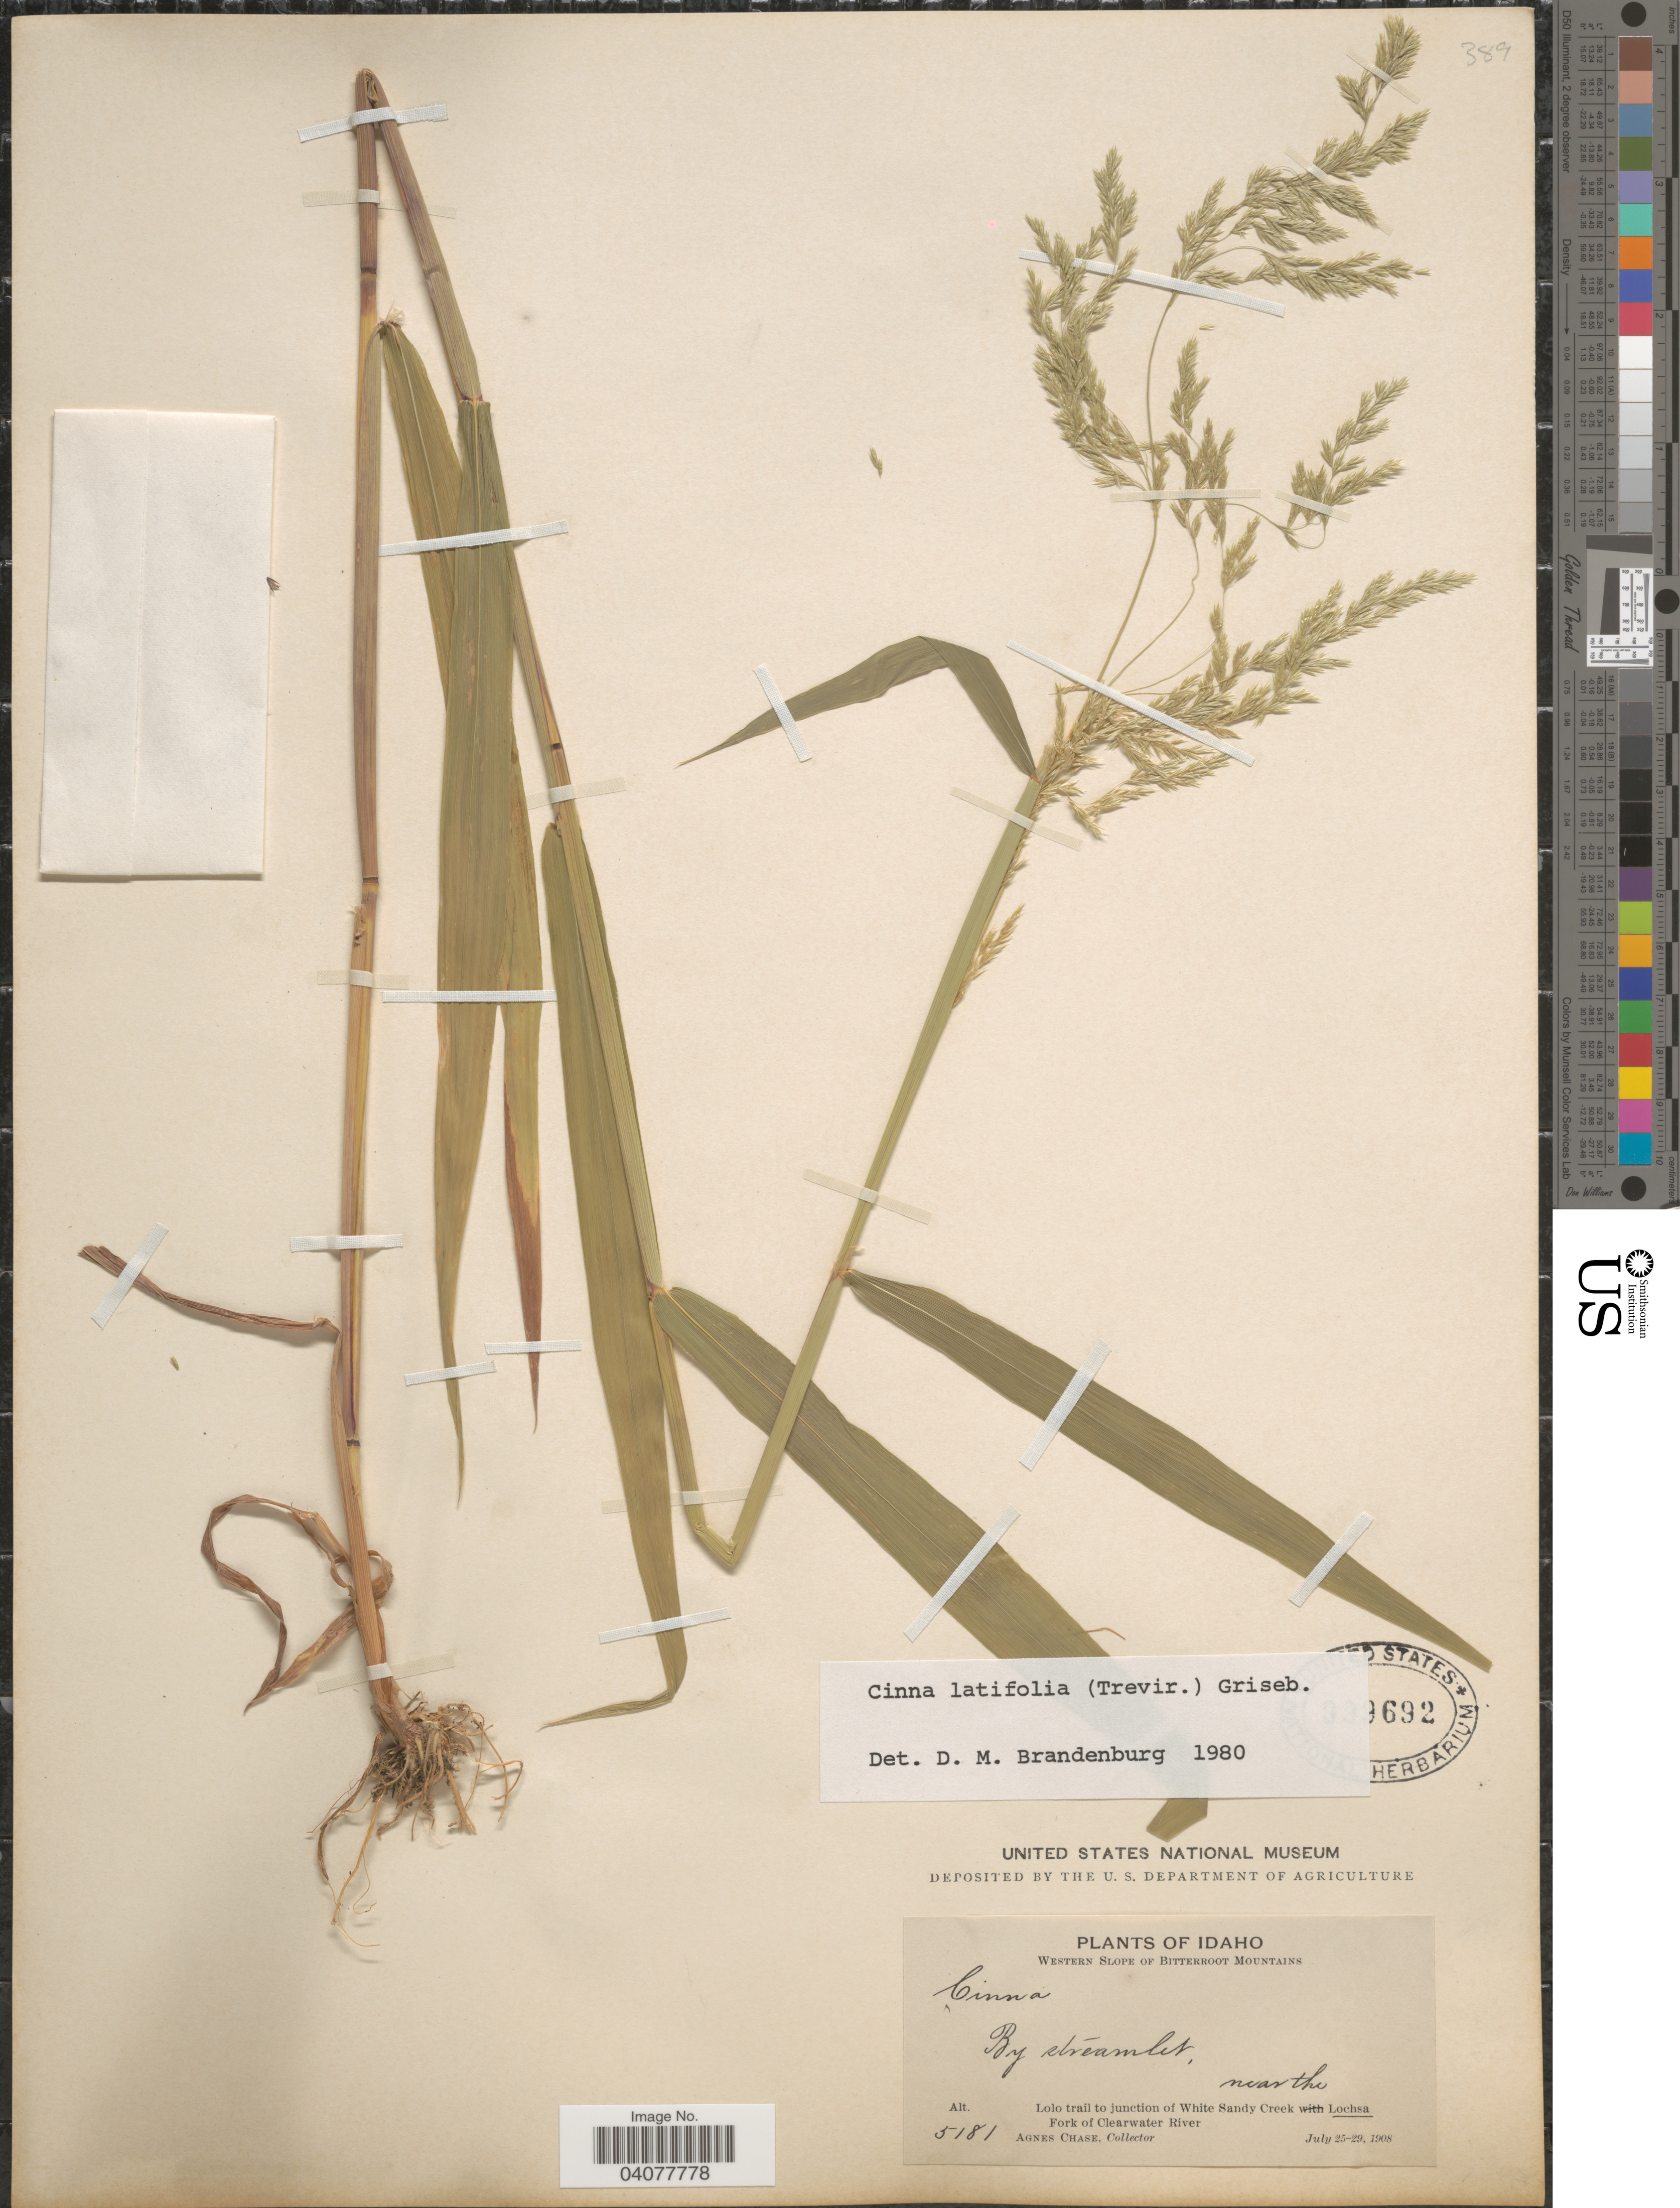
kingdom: Plantae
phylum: Tracheophyta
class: Liliopsida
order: Poales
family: Poaceae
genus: Cinna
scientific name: Cinna latifolia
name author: (Trevir. ex Goeppert) Griseb.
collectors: A. Chase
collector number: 5181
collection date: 1908-07-25/1908-07-29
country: United States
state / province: Idaho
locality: Western Slope of Bitterroot Mountains. By streamlet, near the Lolo trail to junction of White Sandy Creek Lochsa Fork of Clearwater River.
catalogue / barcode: US 999692